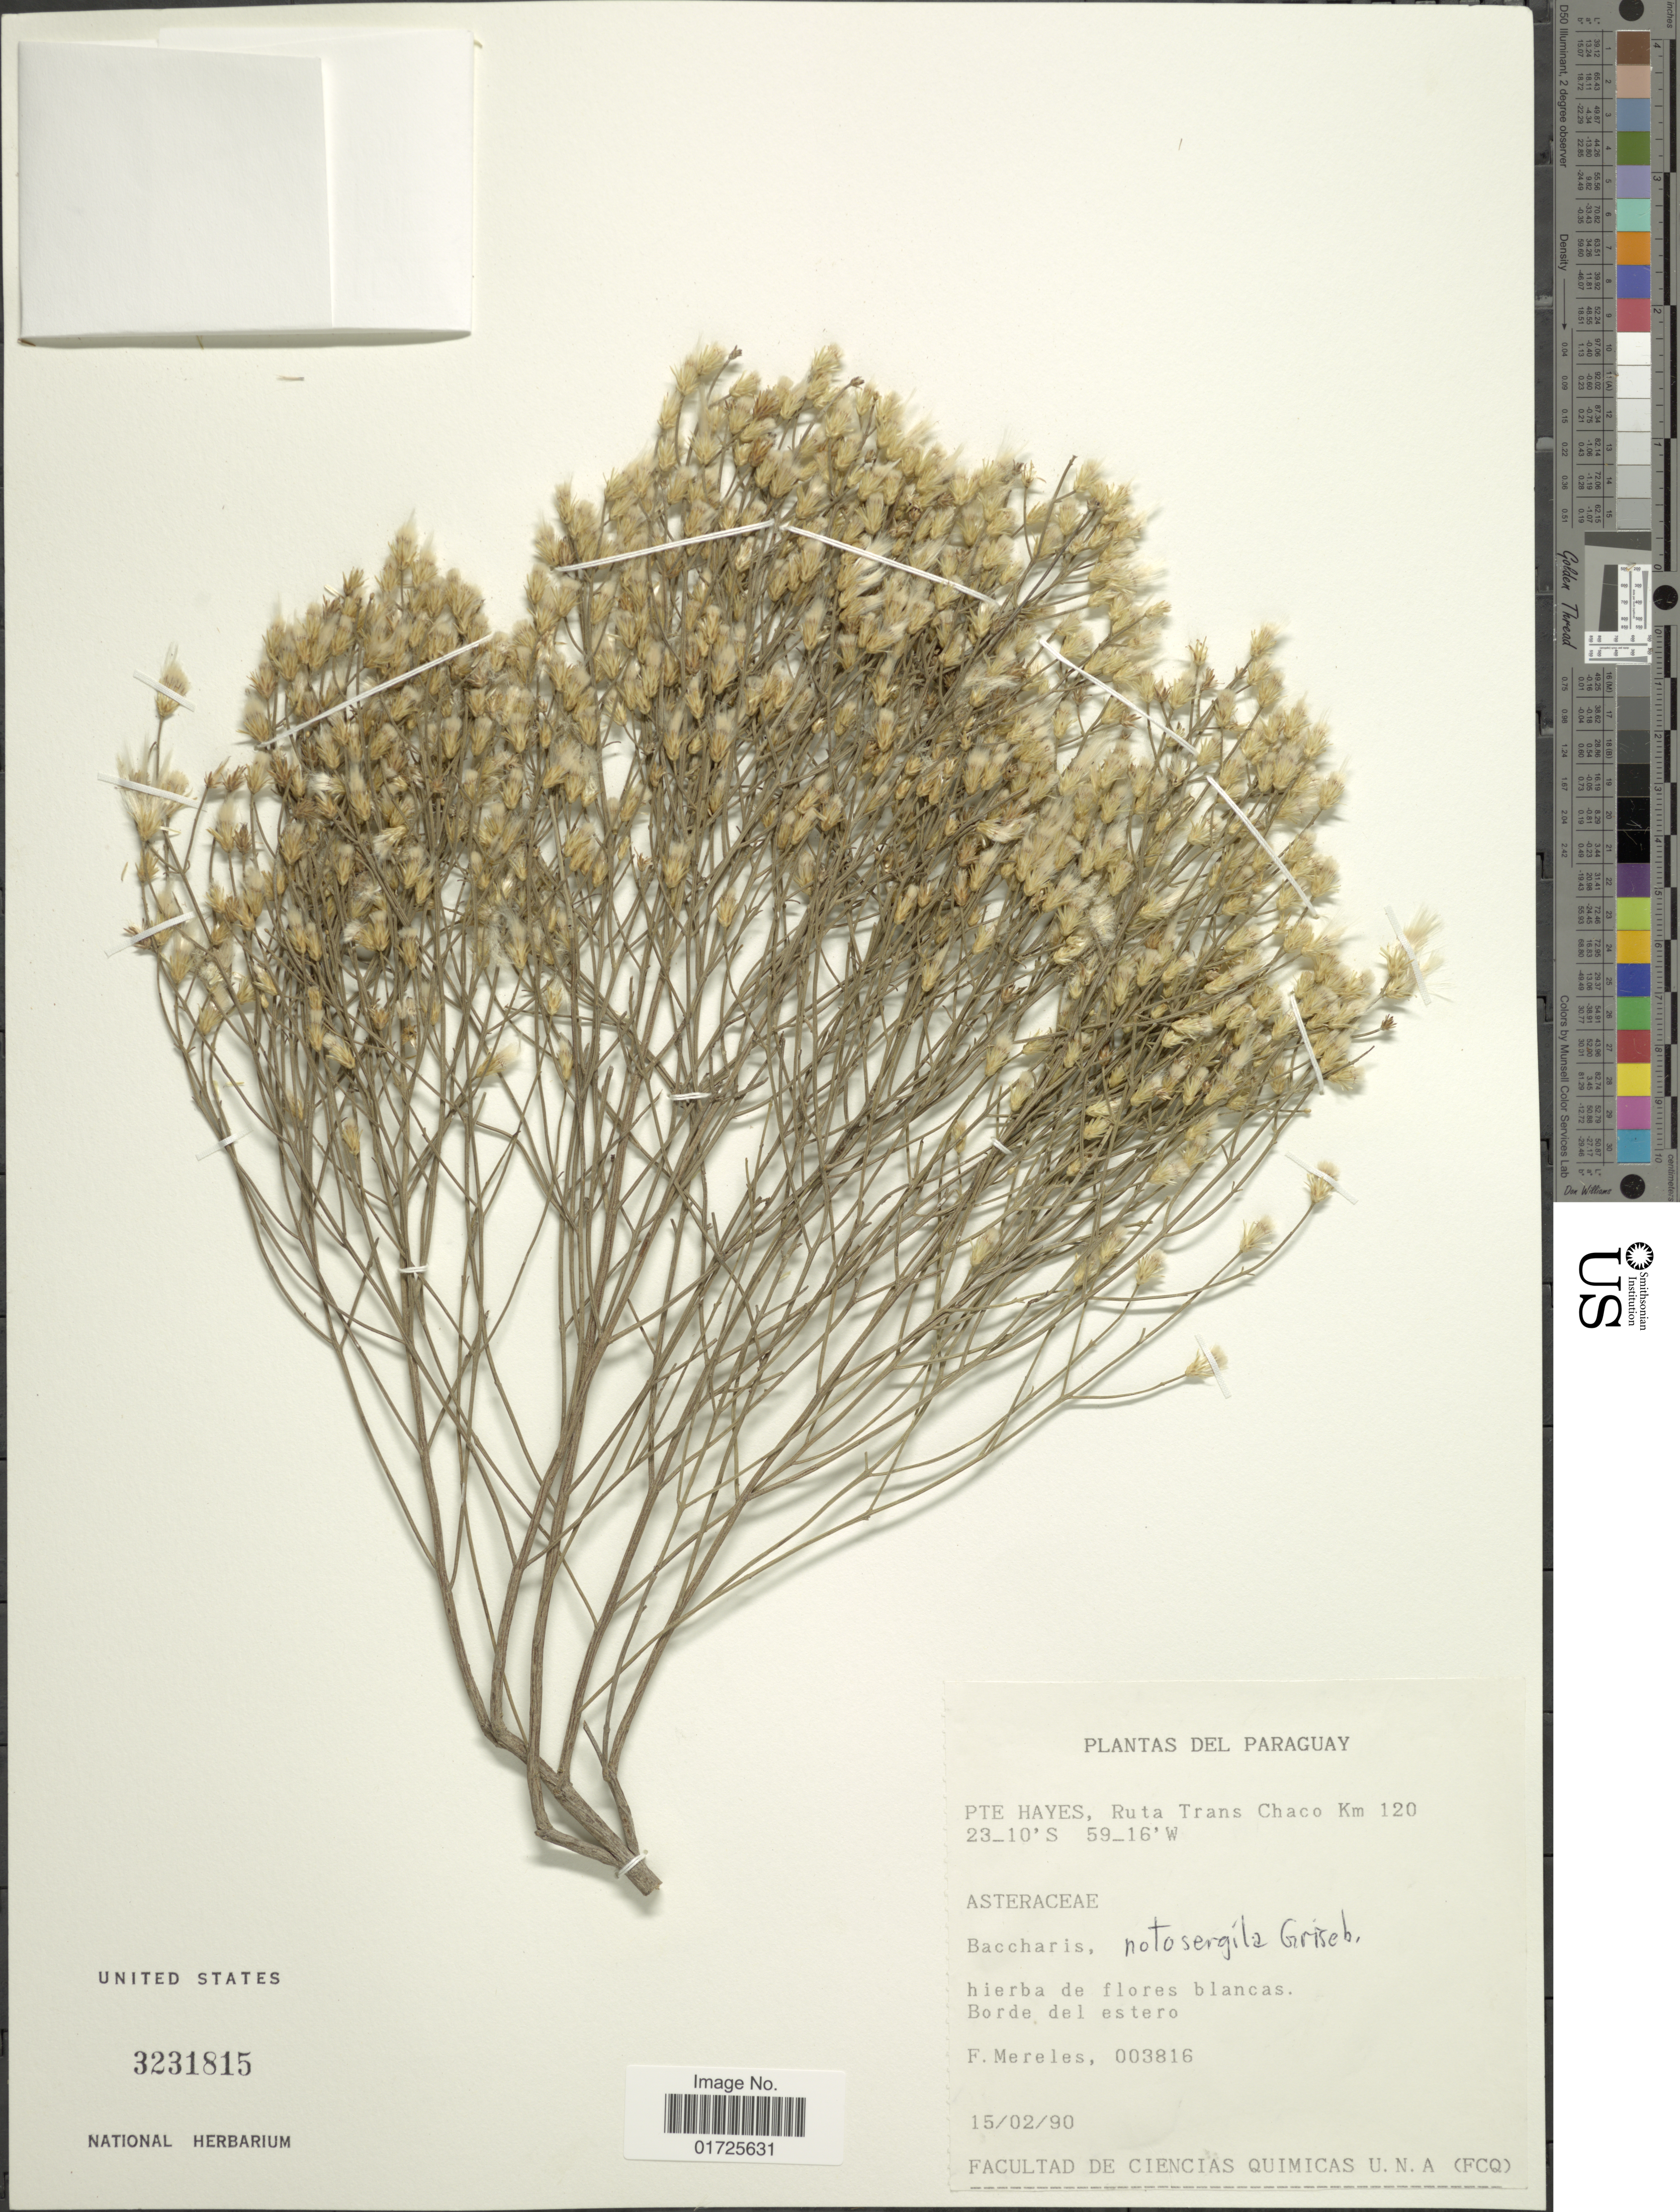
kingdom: Plantae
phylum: Tracheophyta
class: Magnoliopsida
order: Asterales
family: Asteraceae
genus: Baccharis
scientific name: Baccharis notosergila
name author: Griseb.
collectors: F. Mereles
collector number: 003816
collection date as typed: Transcribed d/m/y: 15/2/90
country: Paraguay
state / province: Presidente Hayes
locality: Pte Hayes, Ruta Trans Chaco Km 120.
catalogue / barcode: US 3231815